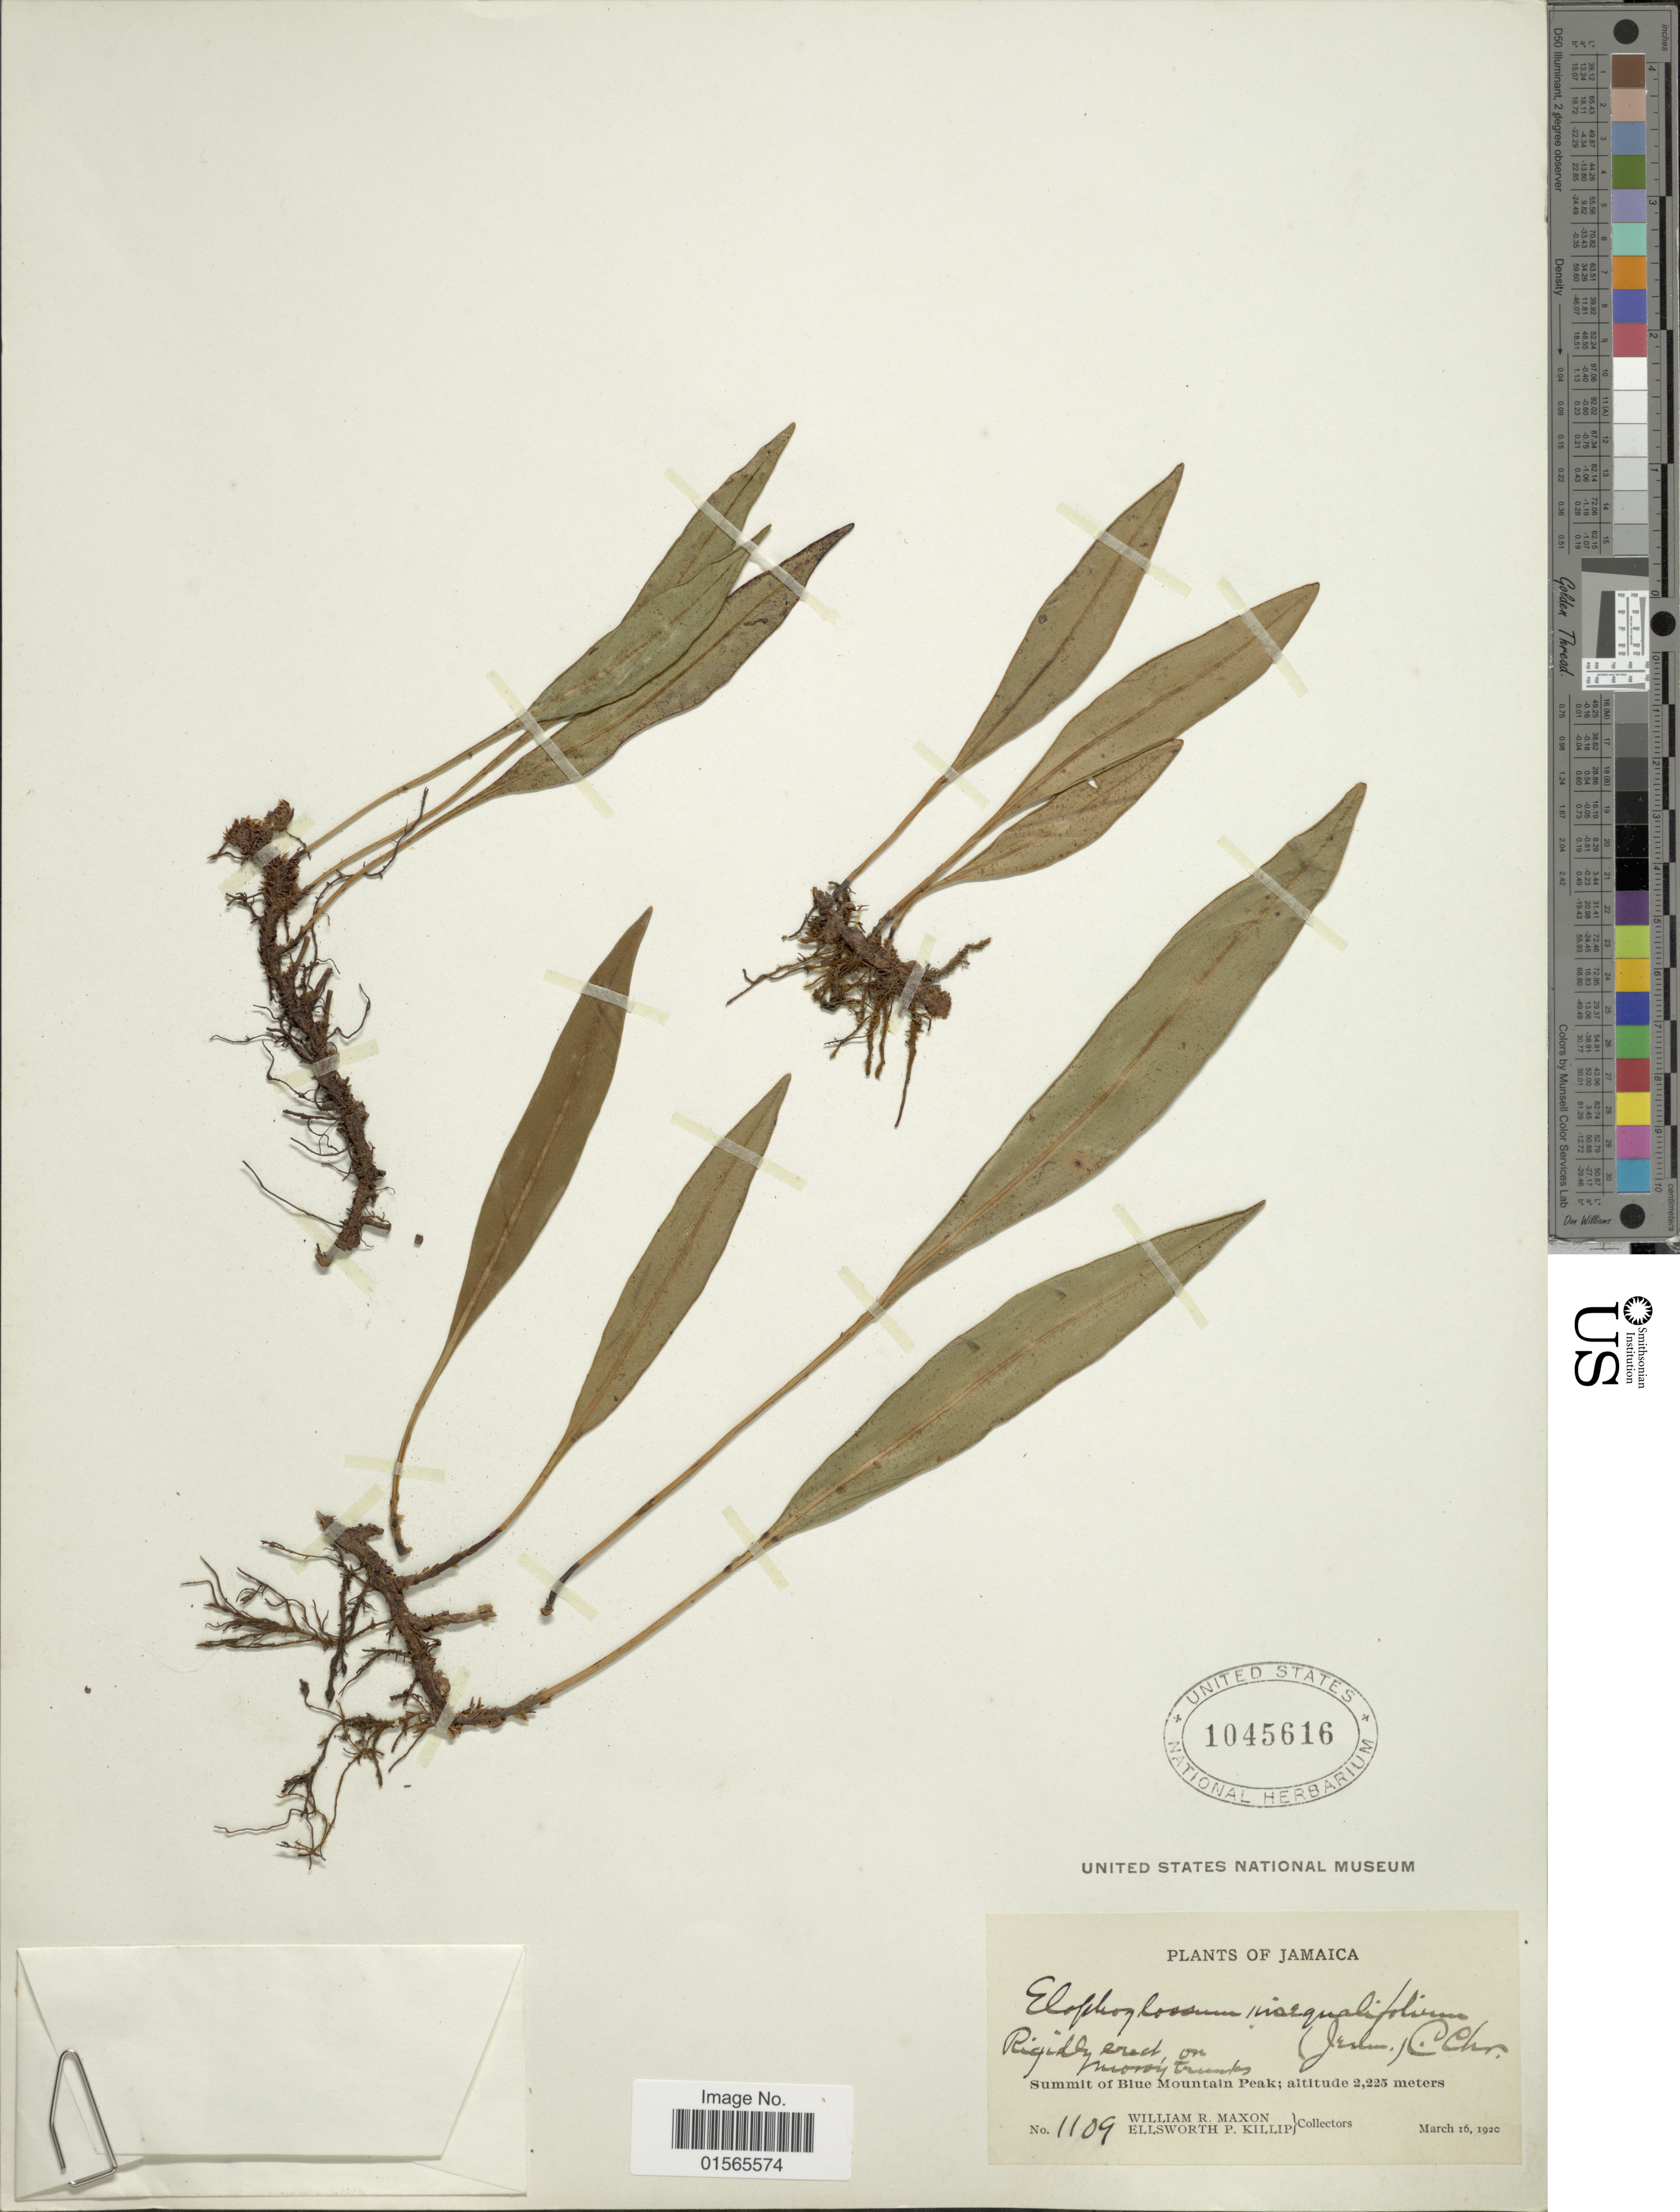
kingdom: Plantae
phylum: Tracheophyta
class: Polypodiopsida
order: Polypodiales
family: Dryopteridaceae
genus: Elaphoglossum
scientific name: Elaphoglossum inaequalifolium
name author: (Jenman) C. Chr.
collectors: W. R. Maxon & E. P. Killip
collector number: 1109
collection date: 1920-03-16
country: Jamaica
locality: Summit of Blue Mountain Peak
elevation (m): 2225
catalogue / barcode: US 1045616